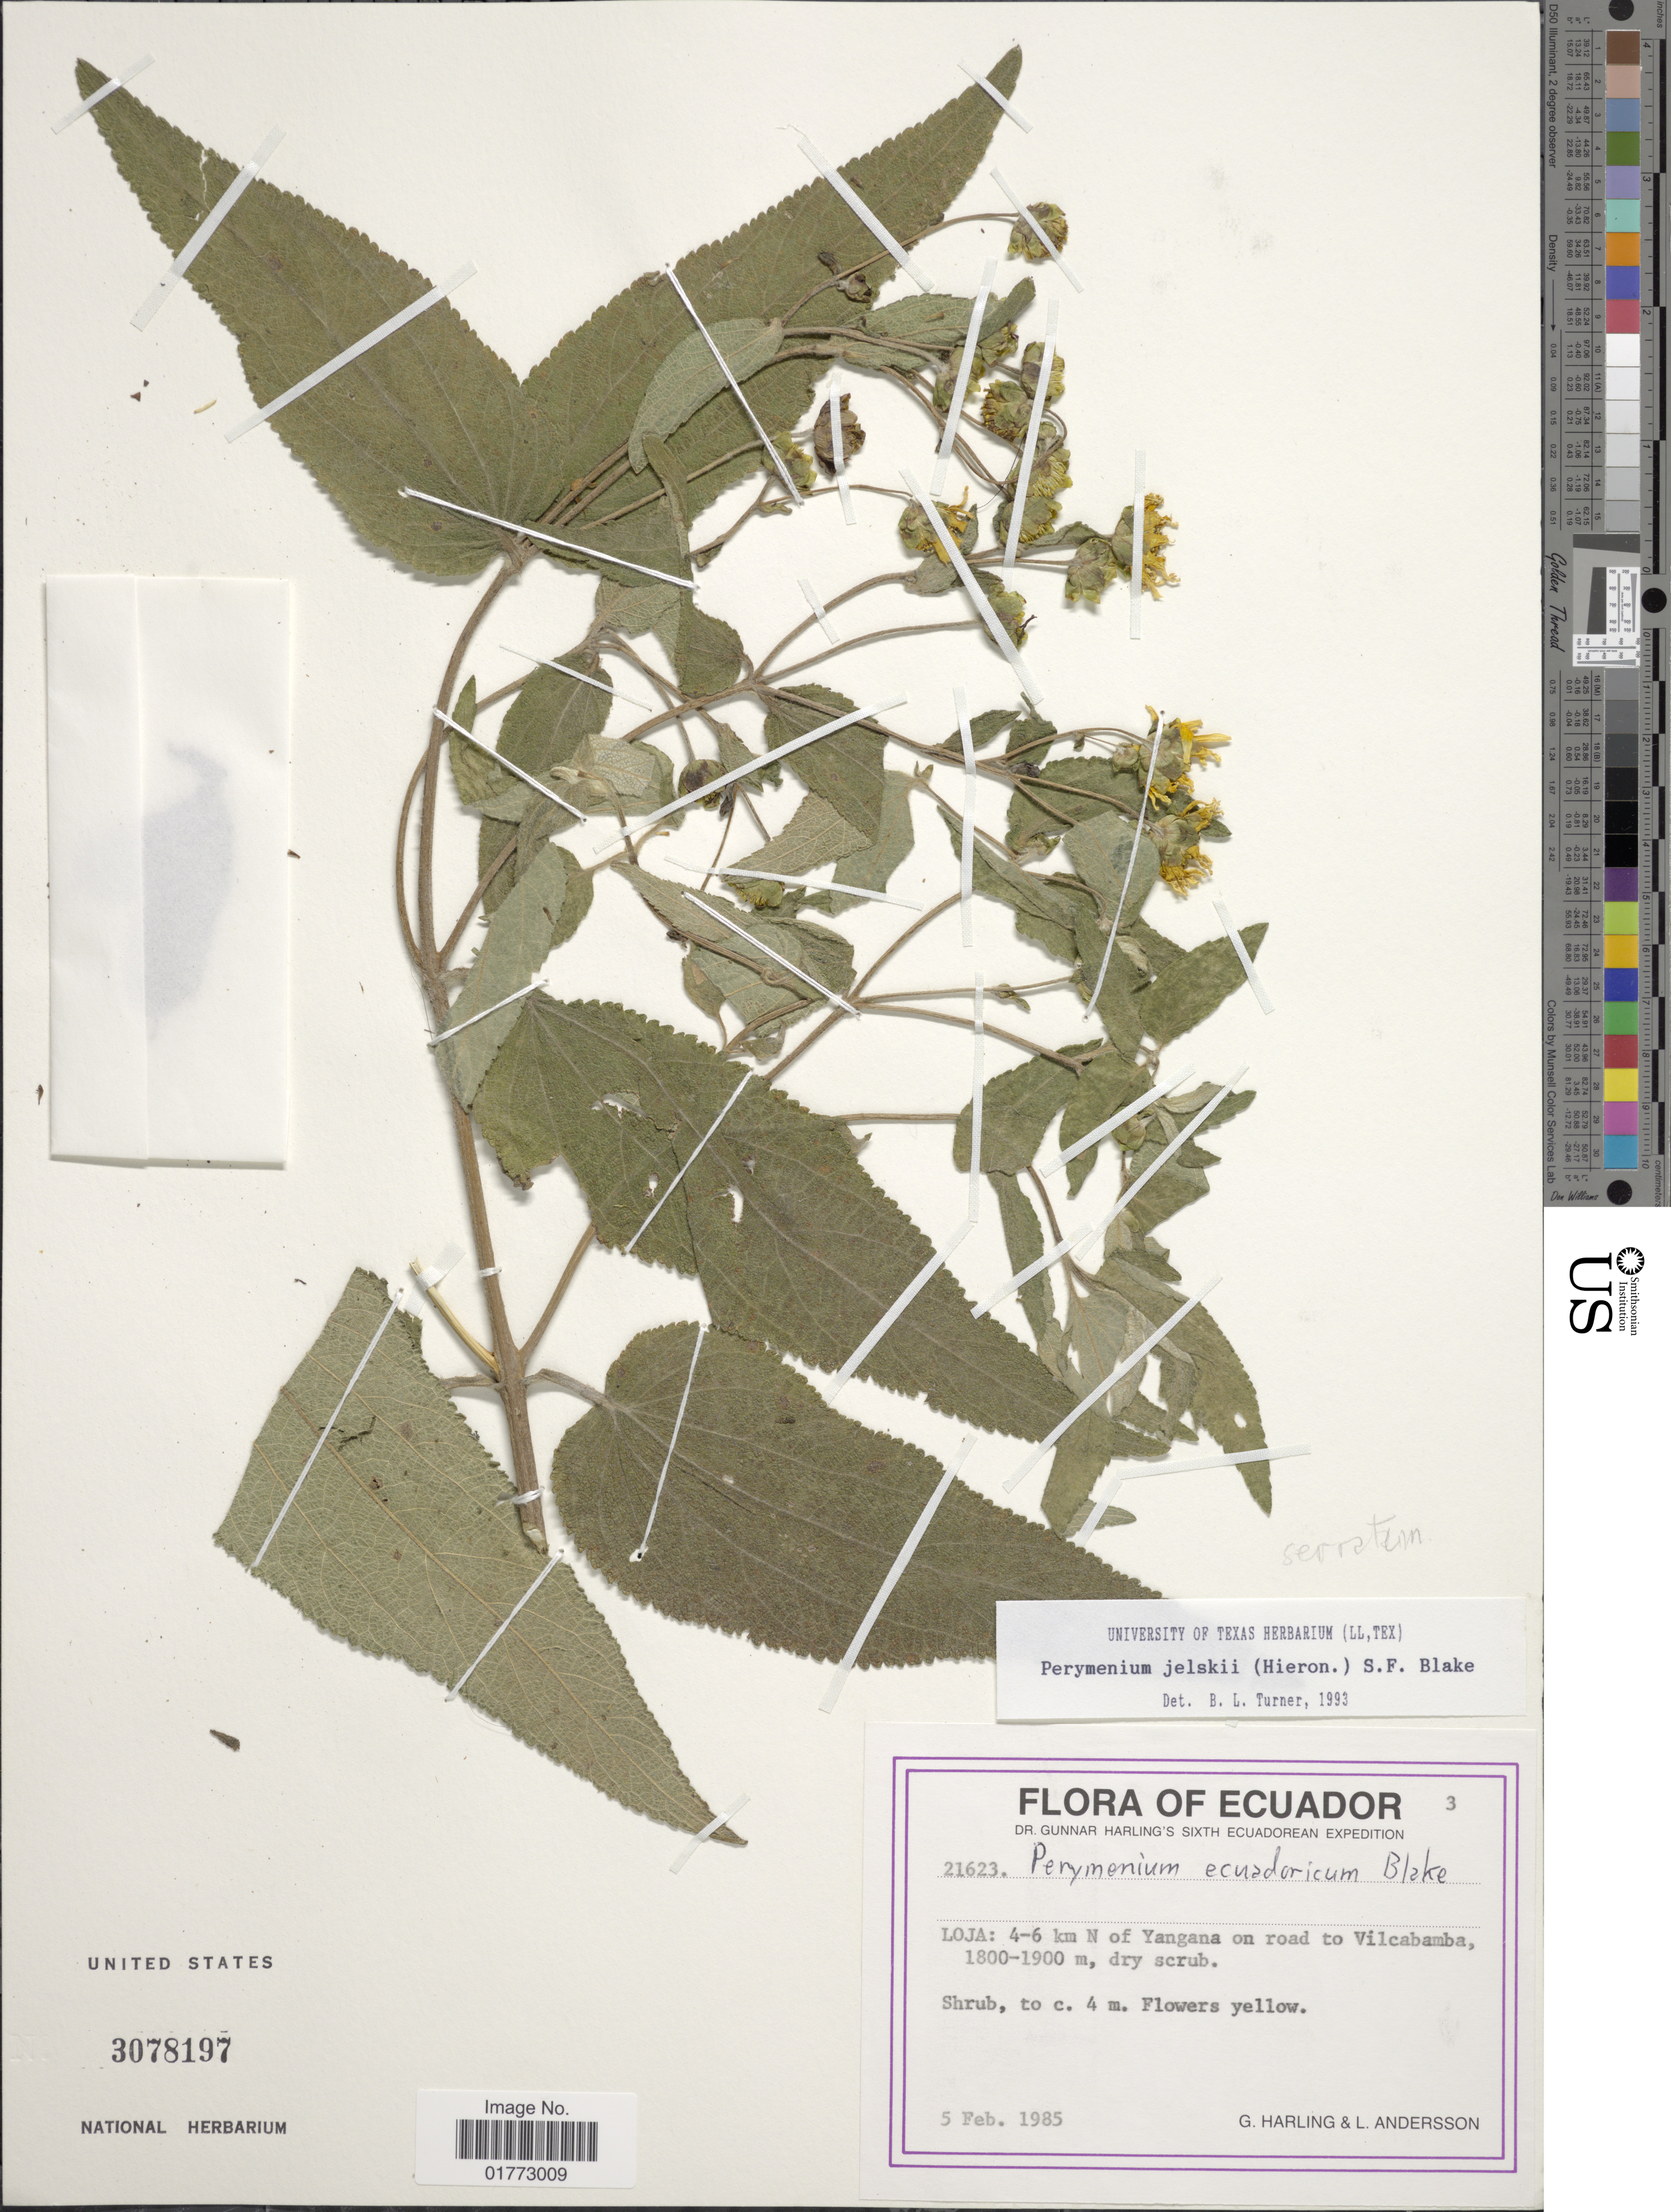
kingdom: Plantae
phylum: Tracheophyta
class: Magnoliopsida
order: Asterales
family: Asteraceae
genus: Steiractinia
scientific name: Steiractinia jelskii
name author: (Hieron.) S.F. Blake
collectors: G. Harling & L. Andersson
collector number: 21623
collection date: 1985-02-05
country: Ecuador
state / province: Loja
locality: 4-6 km N of Yangana on road to Vilcabamba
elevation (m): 1800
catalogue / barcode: US 3078197